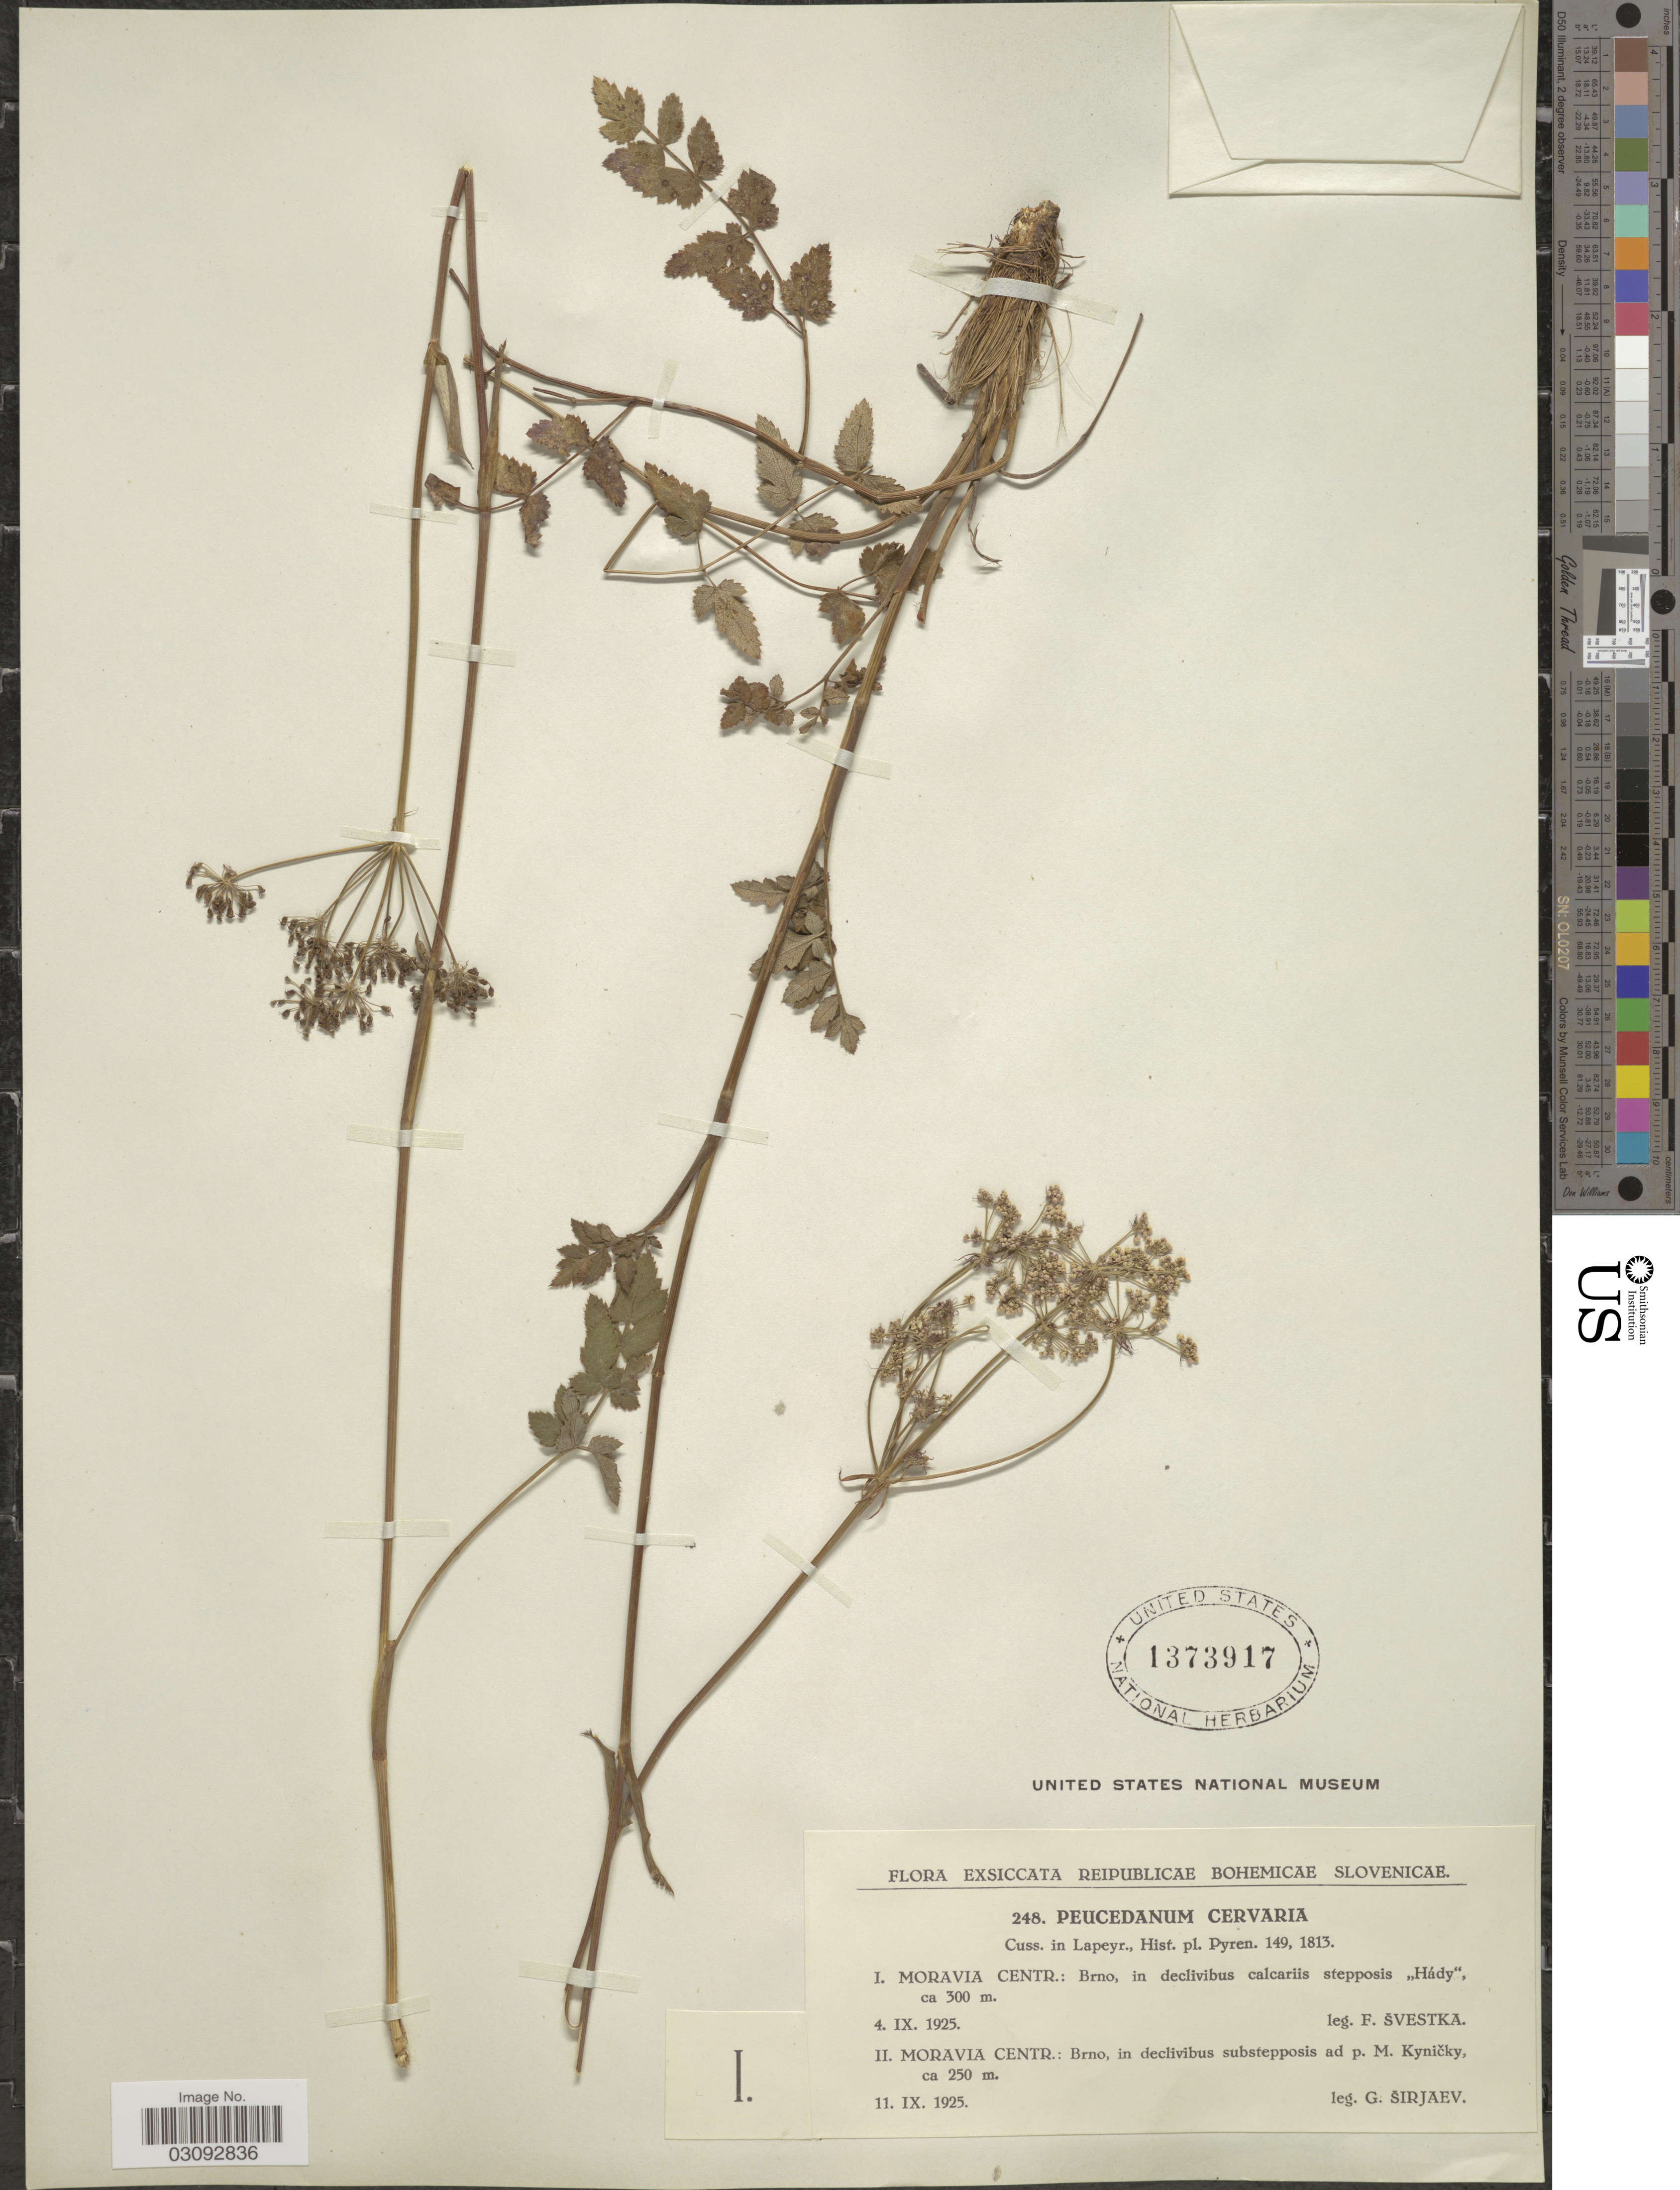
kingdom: Plantae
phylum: Tracheophyta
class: Magnoliopsida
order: Apiales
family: Apiaceae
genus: Peucedanum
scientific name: Peucedanum cervaria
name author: (L.) Cusson ex Lapeyr.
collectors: F. Svestka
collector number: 248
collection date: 1925-09-04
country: Slovenia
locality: Reipublicae Bohemicae Slovenicae, Moravia Centr.: Brno. in declivibus calcariis stepposis "Hády".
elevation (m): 300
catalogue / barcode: US 1373917